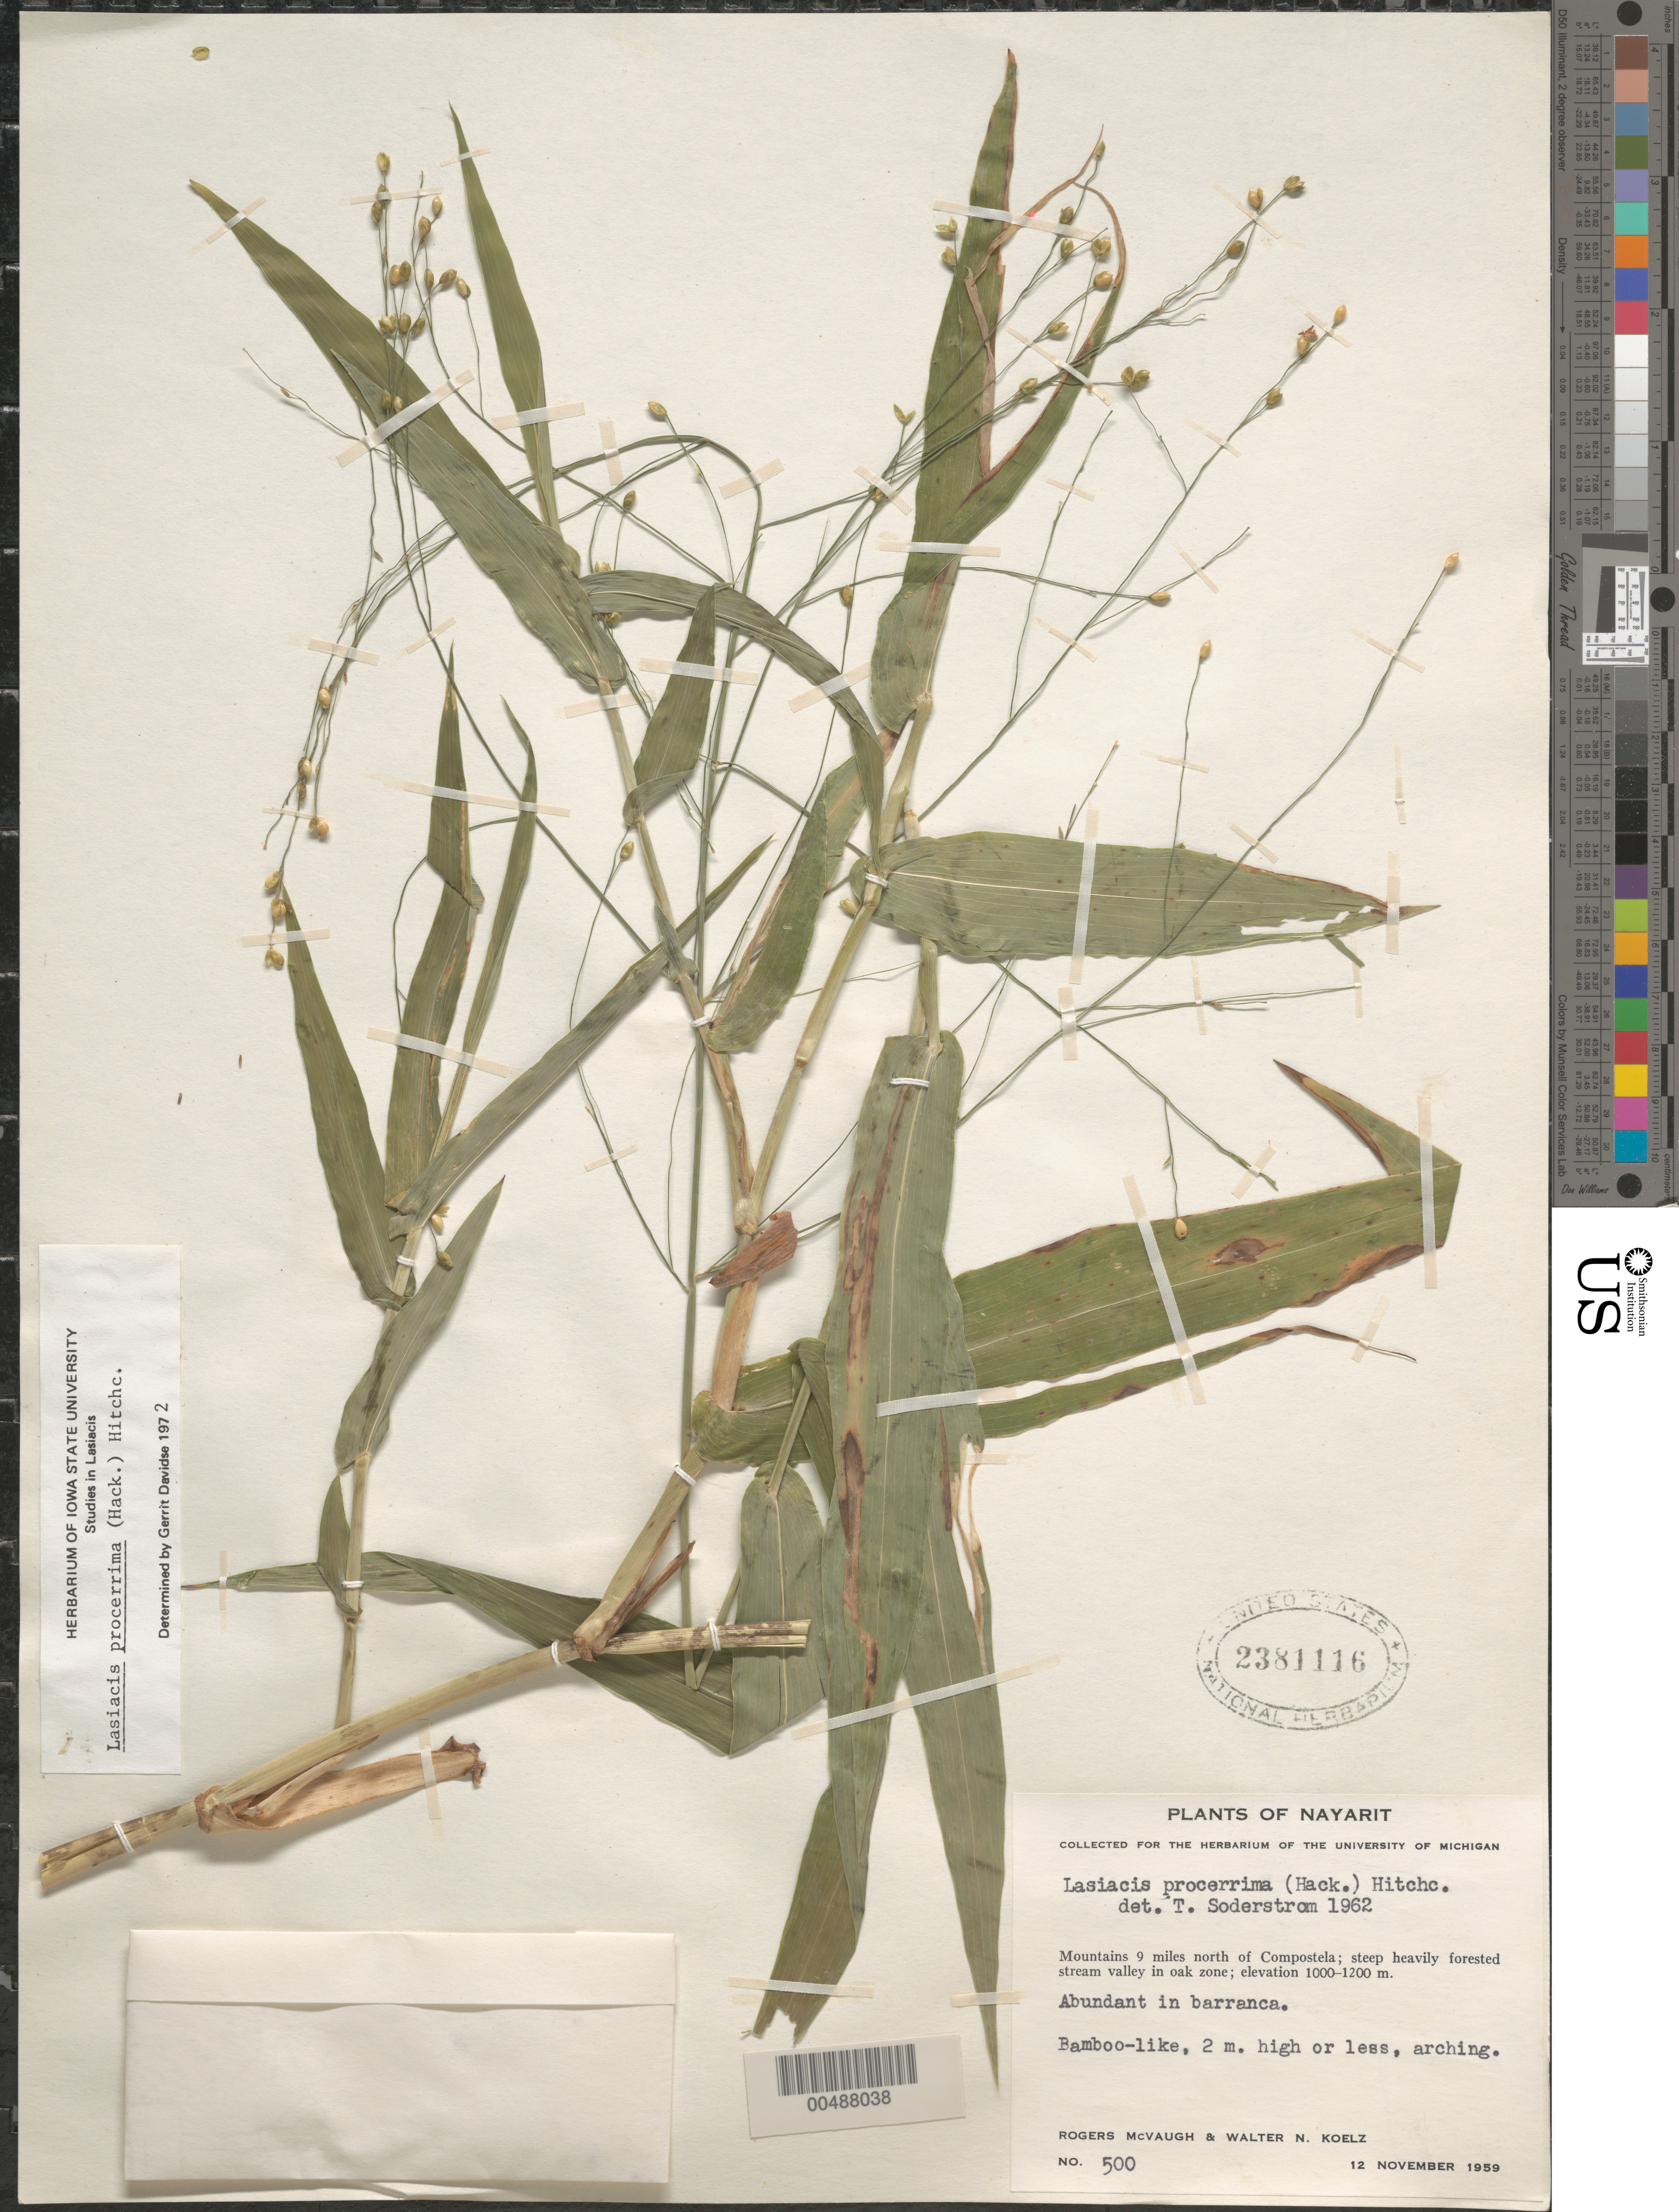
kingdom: Plantae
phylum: Tracheophyta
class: Liliopsida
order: Poales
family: Poaceae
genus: Lasiacis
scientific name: Lasiacis procerrima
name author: (Hack.) Hitchc.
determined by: Davidse, Gerrit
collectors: R. McVaugh & W. N. Koelz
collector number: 500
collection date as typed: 12 Nov 1959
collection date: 1959-11-12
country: Mexico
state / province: Nayarit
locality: Mts 9 mi N of Compostela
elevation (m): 1000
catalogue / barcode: US 2381116